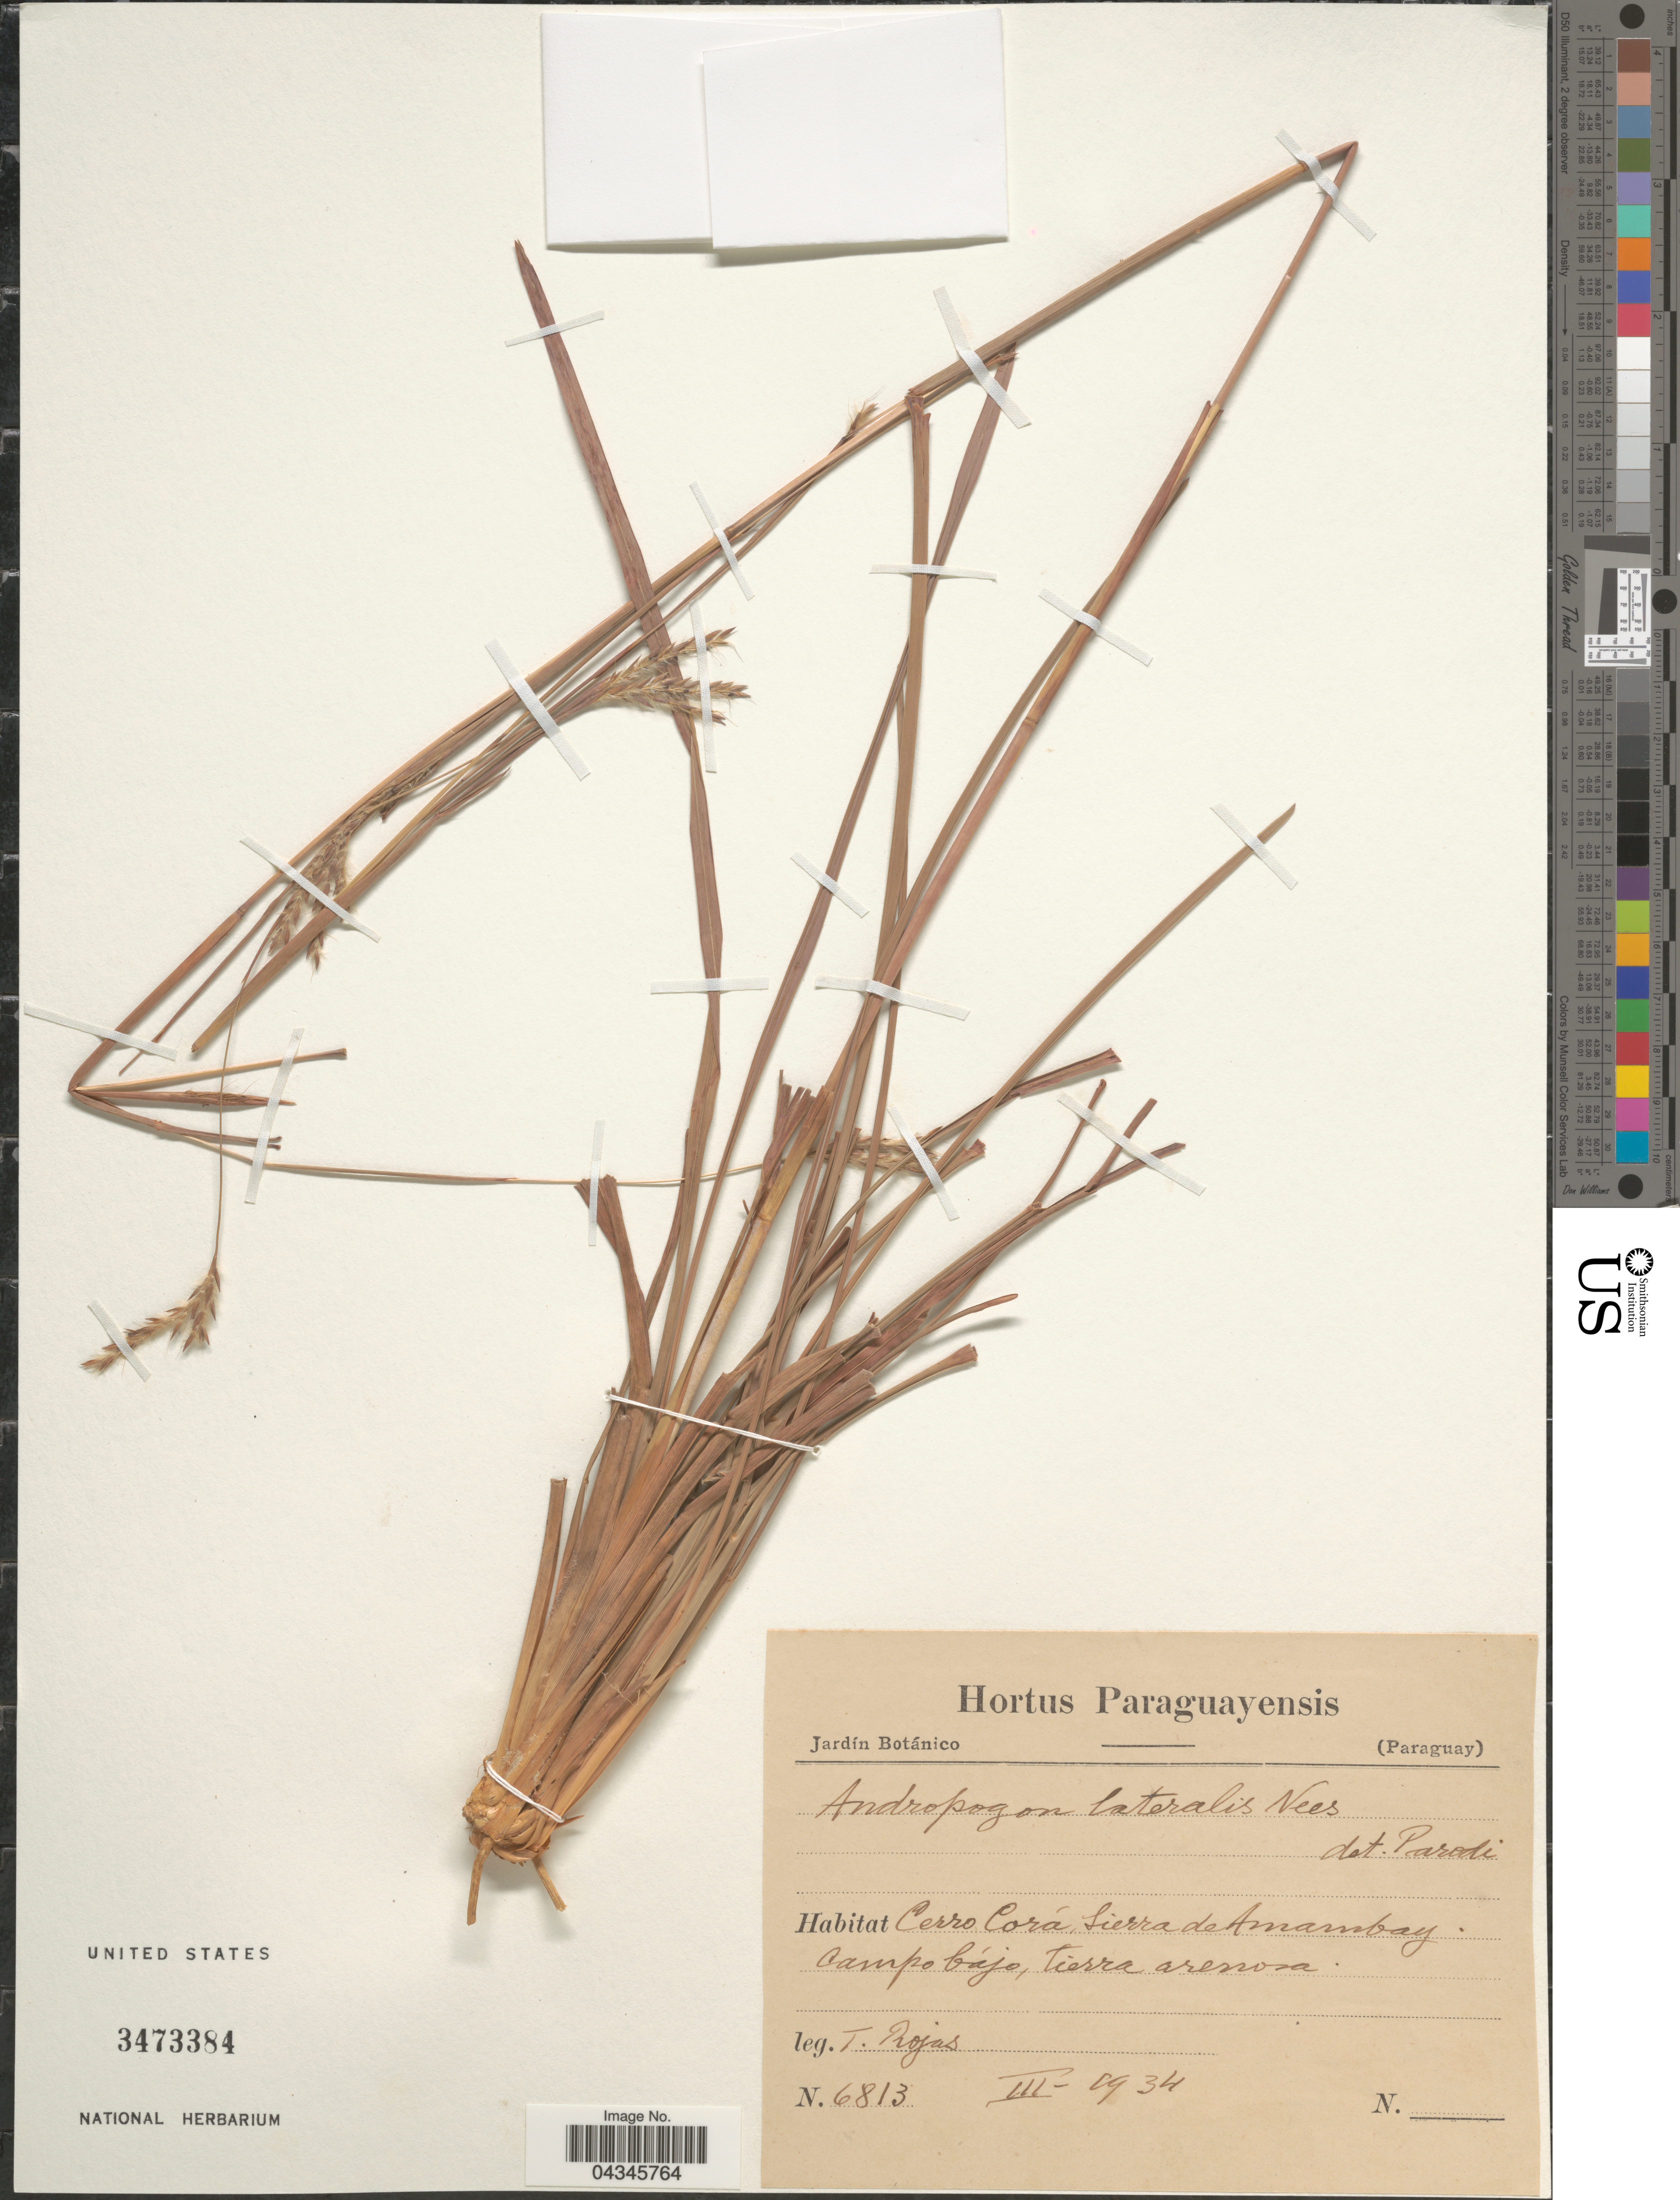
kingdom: Plantae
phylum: Tracheophyta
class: Liliopsida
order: Poales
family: Poaceae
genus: Andropogon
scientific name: Andropogon lateralis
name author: Nees in Mart.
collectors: T. Rojas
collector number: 6813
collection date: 1934-03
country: Paraguay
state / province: Amambay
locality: Cerro Corá, Sierra de Amambay. Camp bájo, Tierra arenosa.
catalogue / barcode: US 3473384